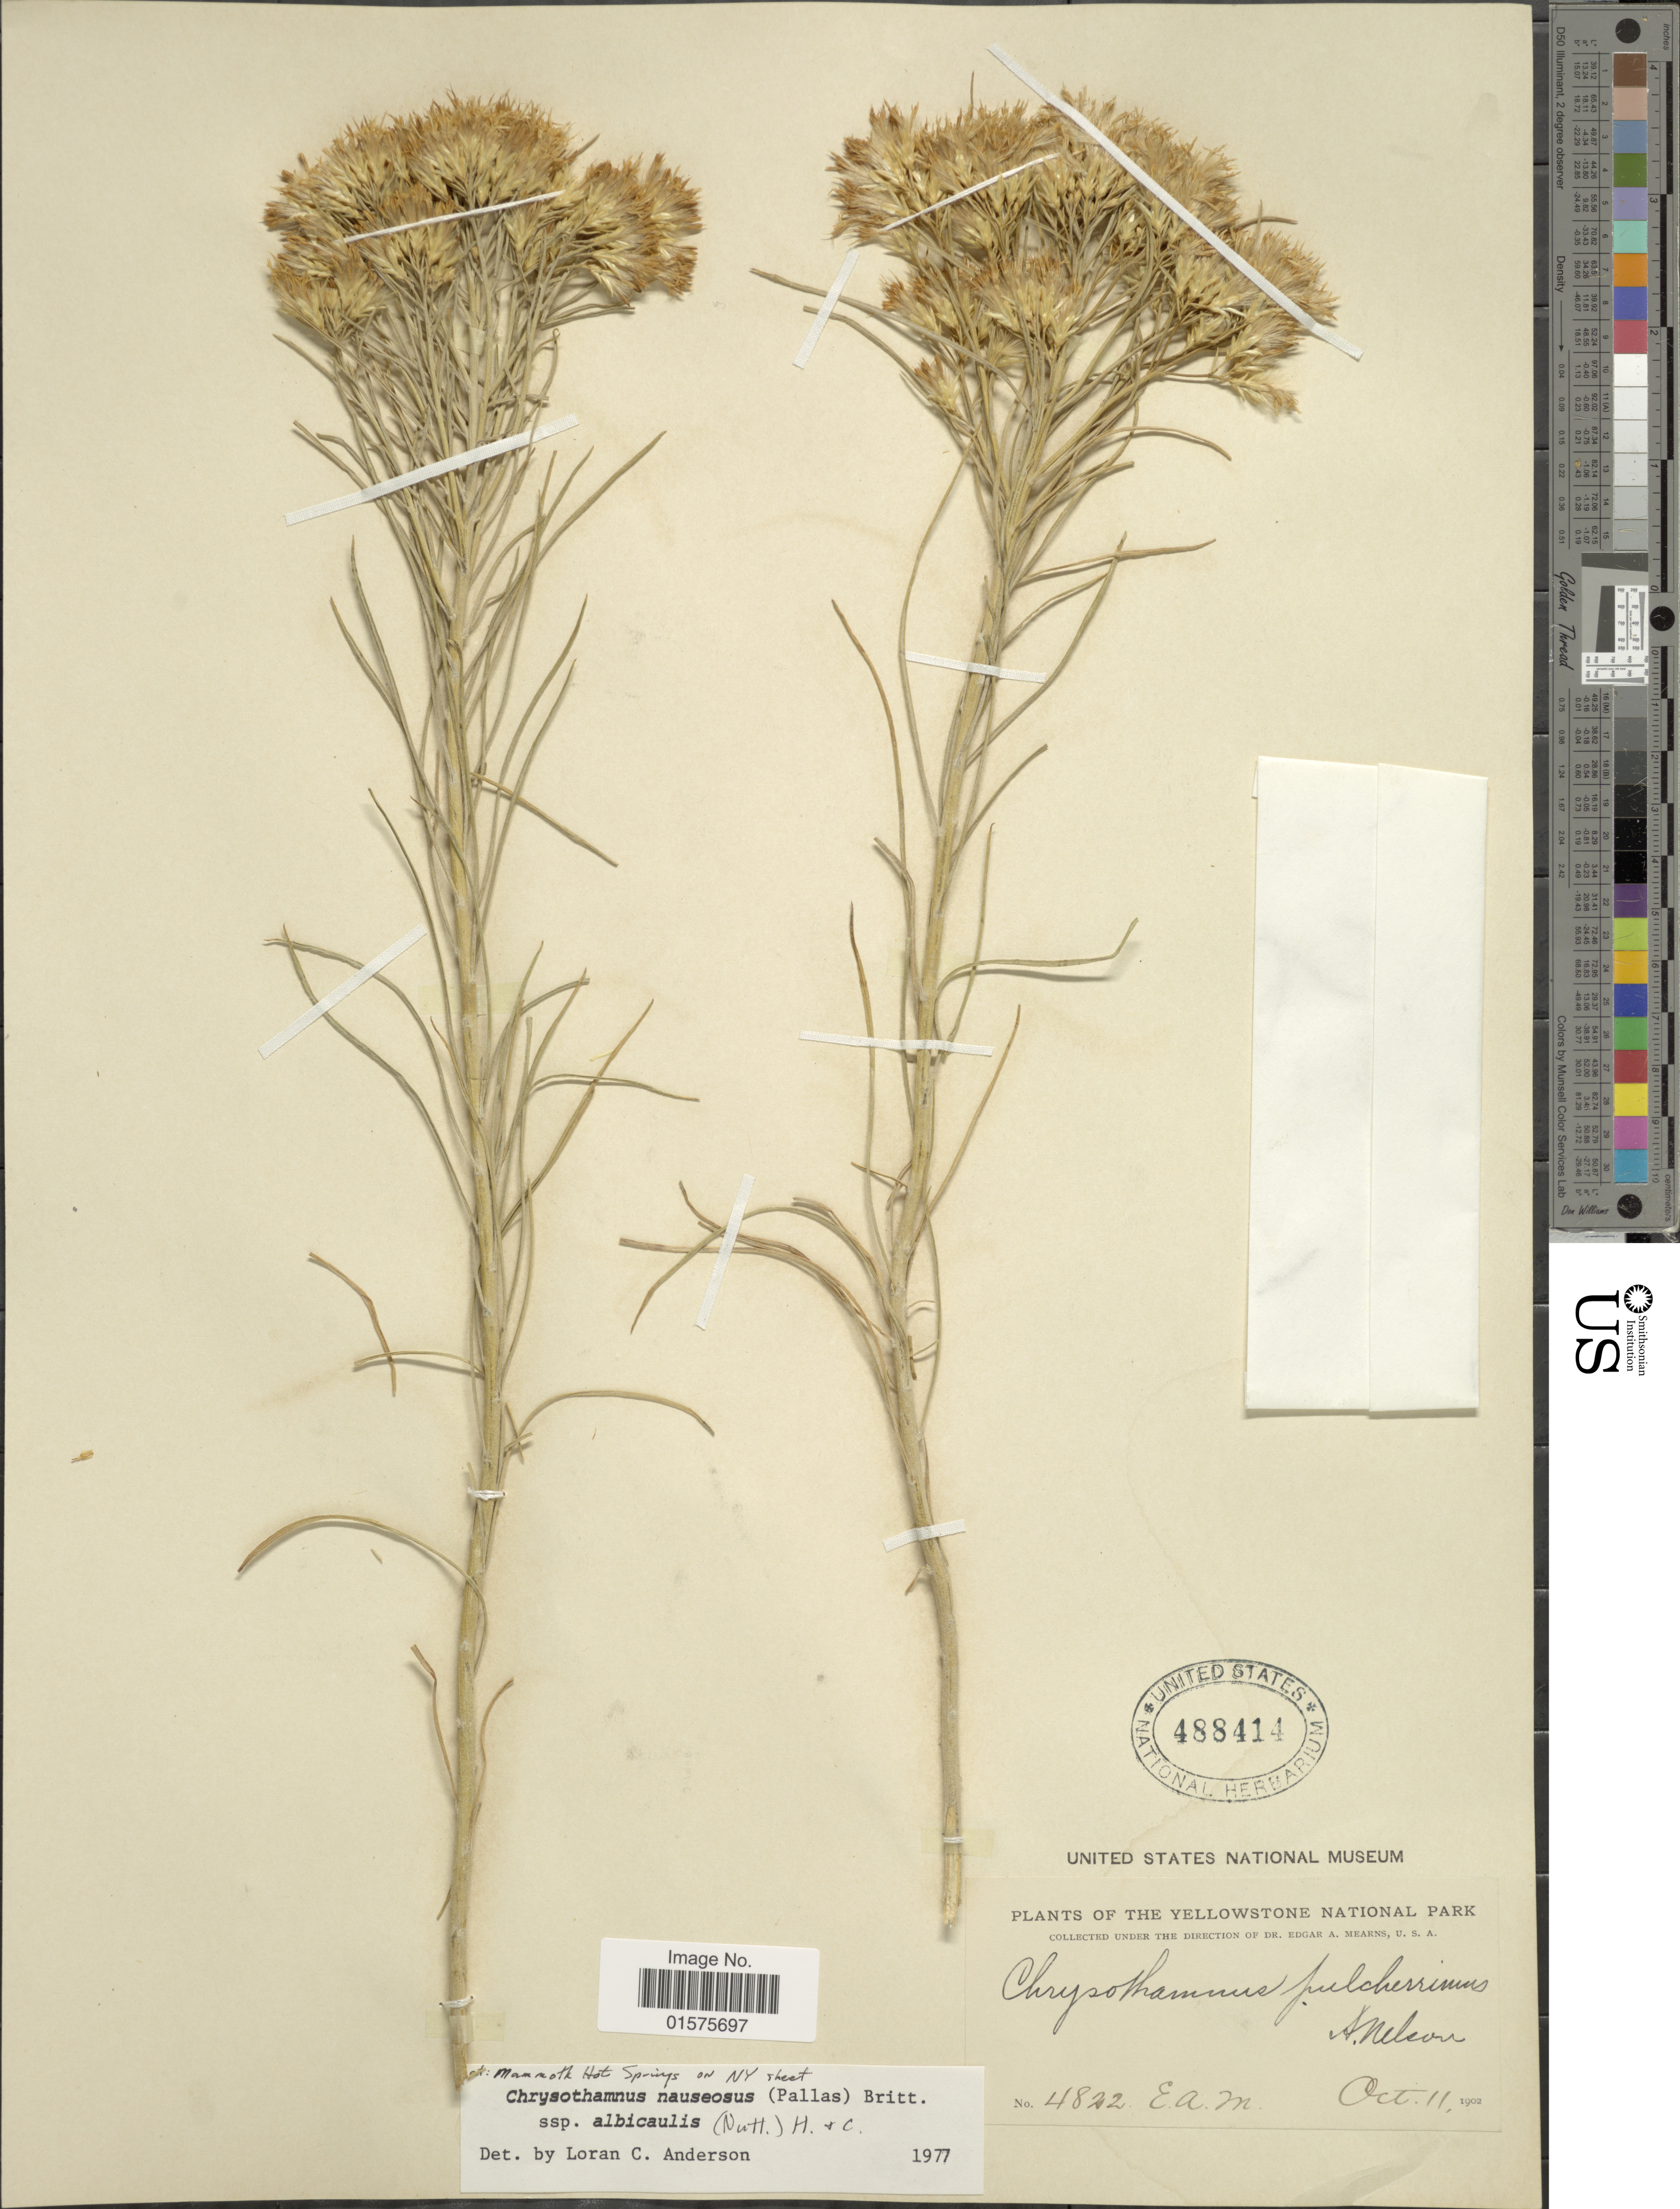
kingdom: Plantae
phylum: Tracheophyta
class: Magnoliopsida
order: Asterales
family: Asteraceae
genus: Ericameria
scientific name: Ericameria nauseosa var. speciosa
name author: (Nutt.) G.L. Nesom & G.I. Baird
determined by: Urbatsch, Lowell E., Curator (LSU), Louisiana State University (UNITED STATES)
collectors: E. A. Mearns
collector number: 4822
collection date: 1902-10-11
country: United States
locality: Yellowstone National Park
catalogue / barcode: US 488414